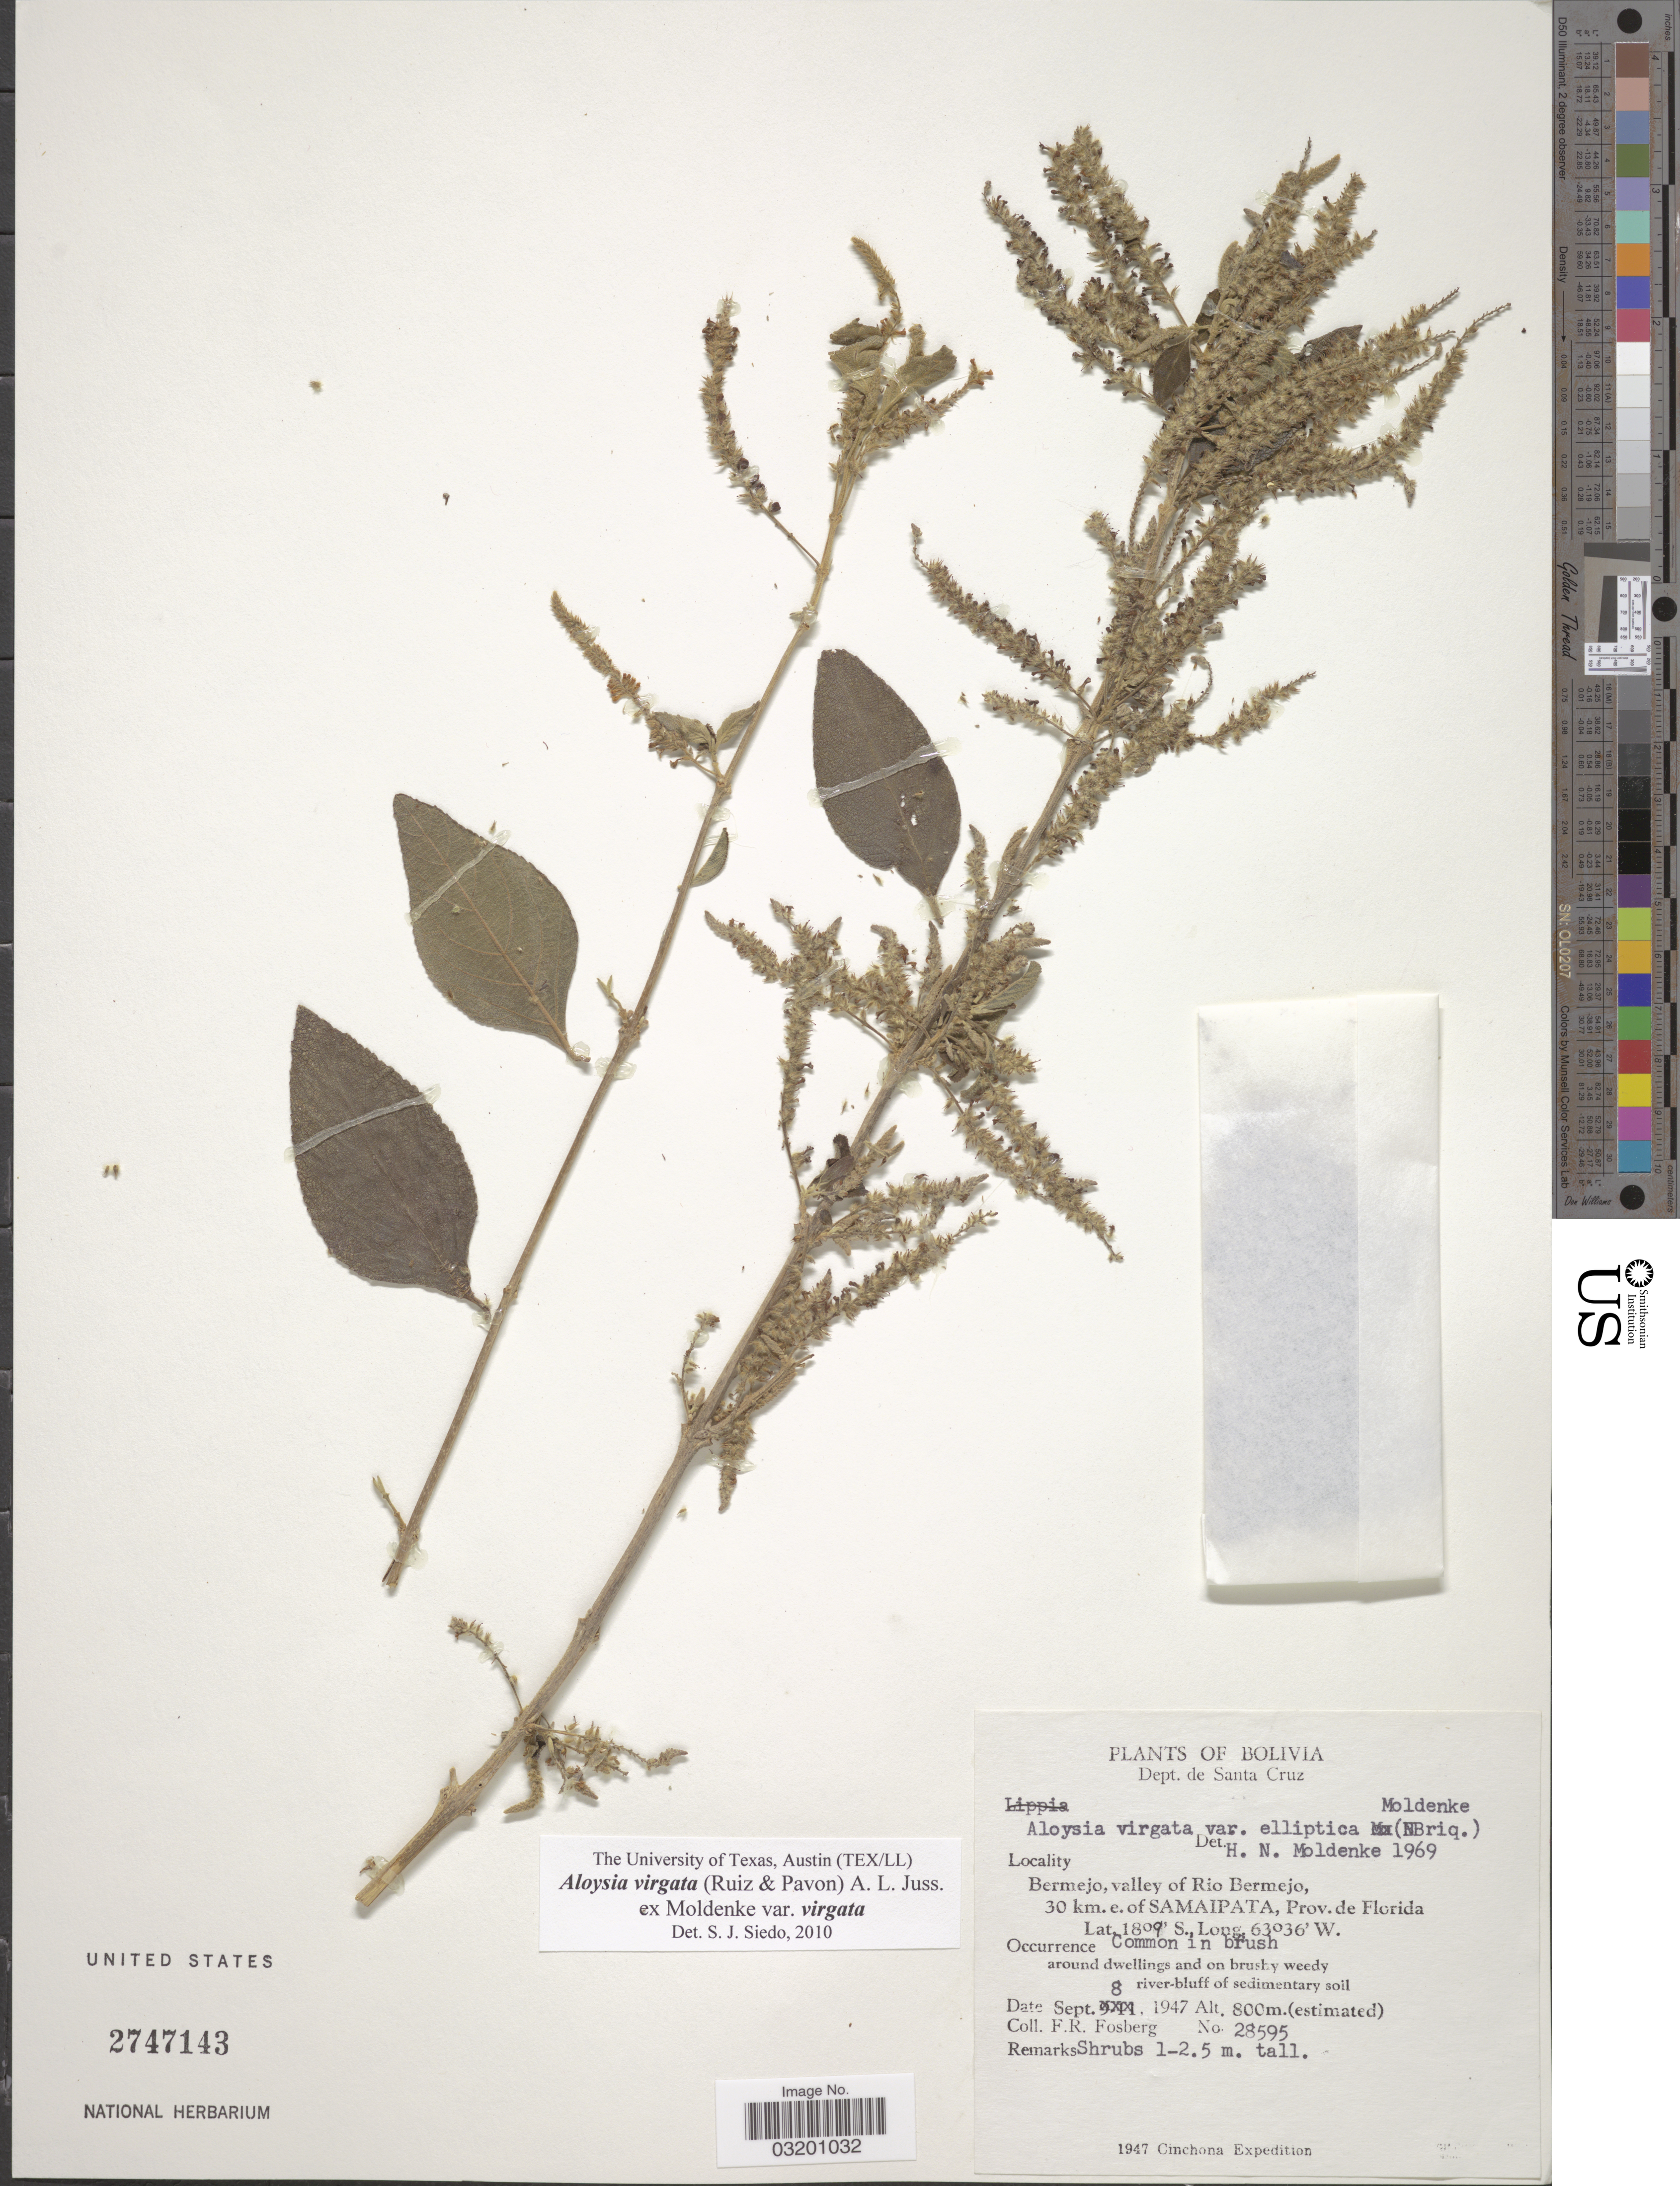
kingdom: Plantae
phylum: Tracheophyta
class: Magnoliopsida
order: Lamiales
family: Verbenaceae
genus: Aloysia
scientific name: Aloysia virgata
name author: (Ruiz & Pav.) Juss.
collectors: F. R. Fosberg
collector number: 28595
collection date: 1947-09-08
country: Bolivia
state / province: Santa Cruz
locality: Dept. de Santa Cruz, Bermejo, valley of Rio Bermejo, 30 km. e. of Samaipata, Prov. de Florida.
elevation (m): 800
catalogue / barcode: US 2747143